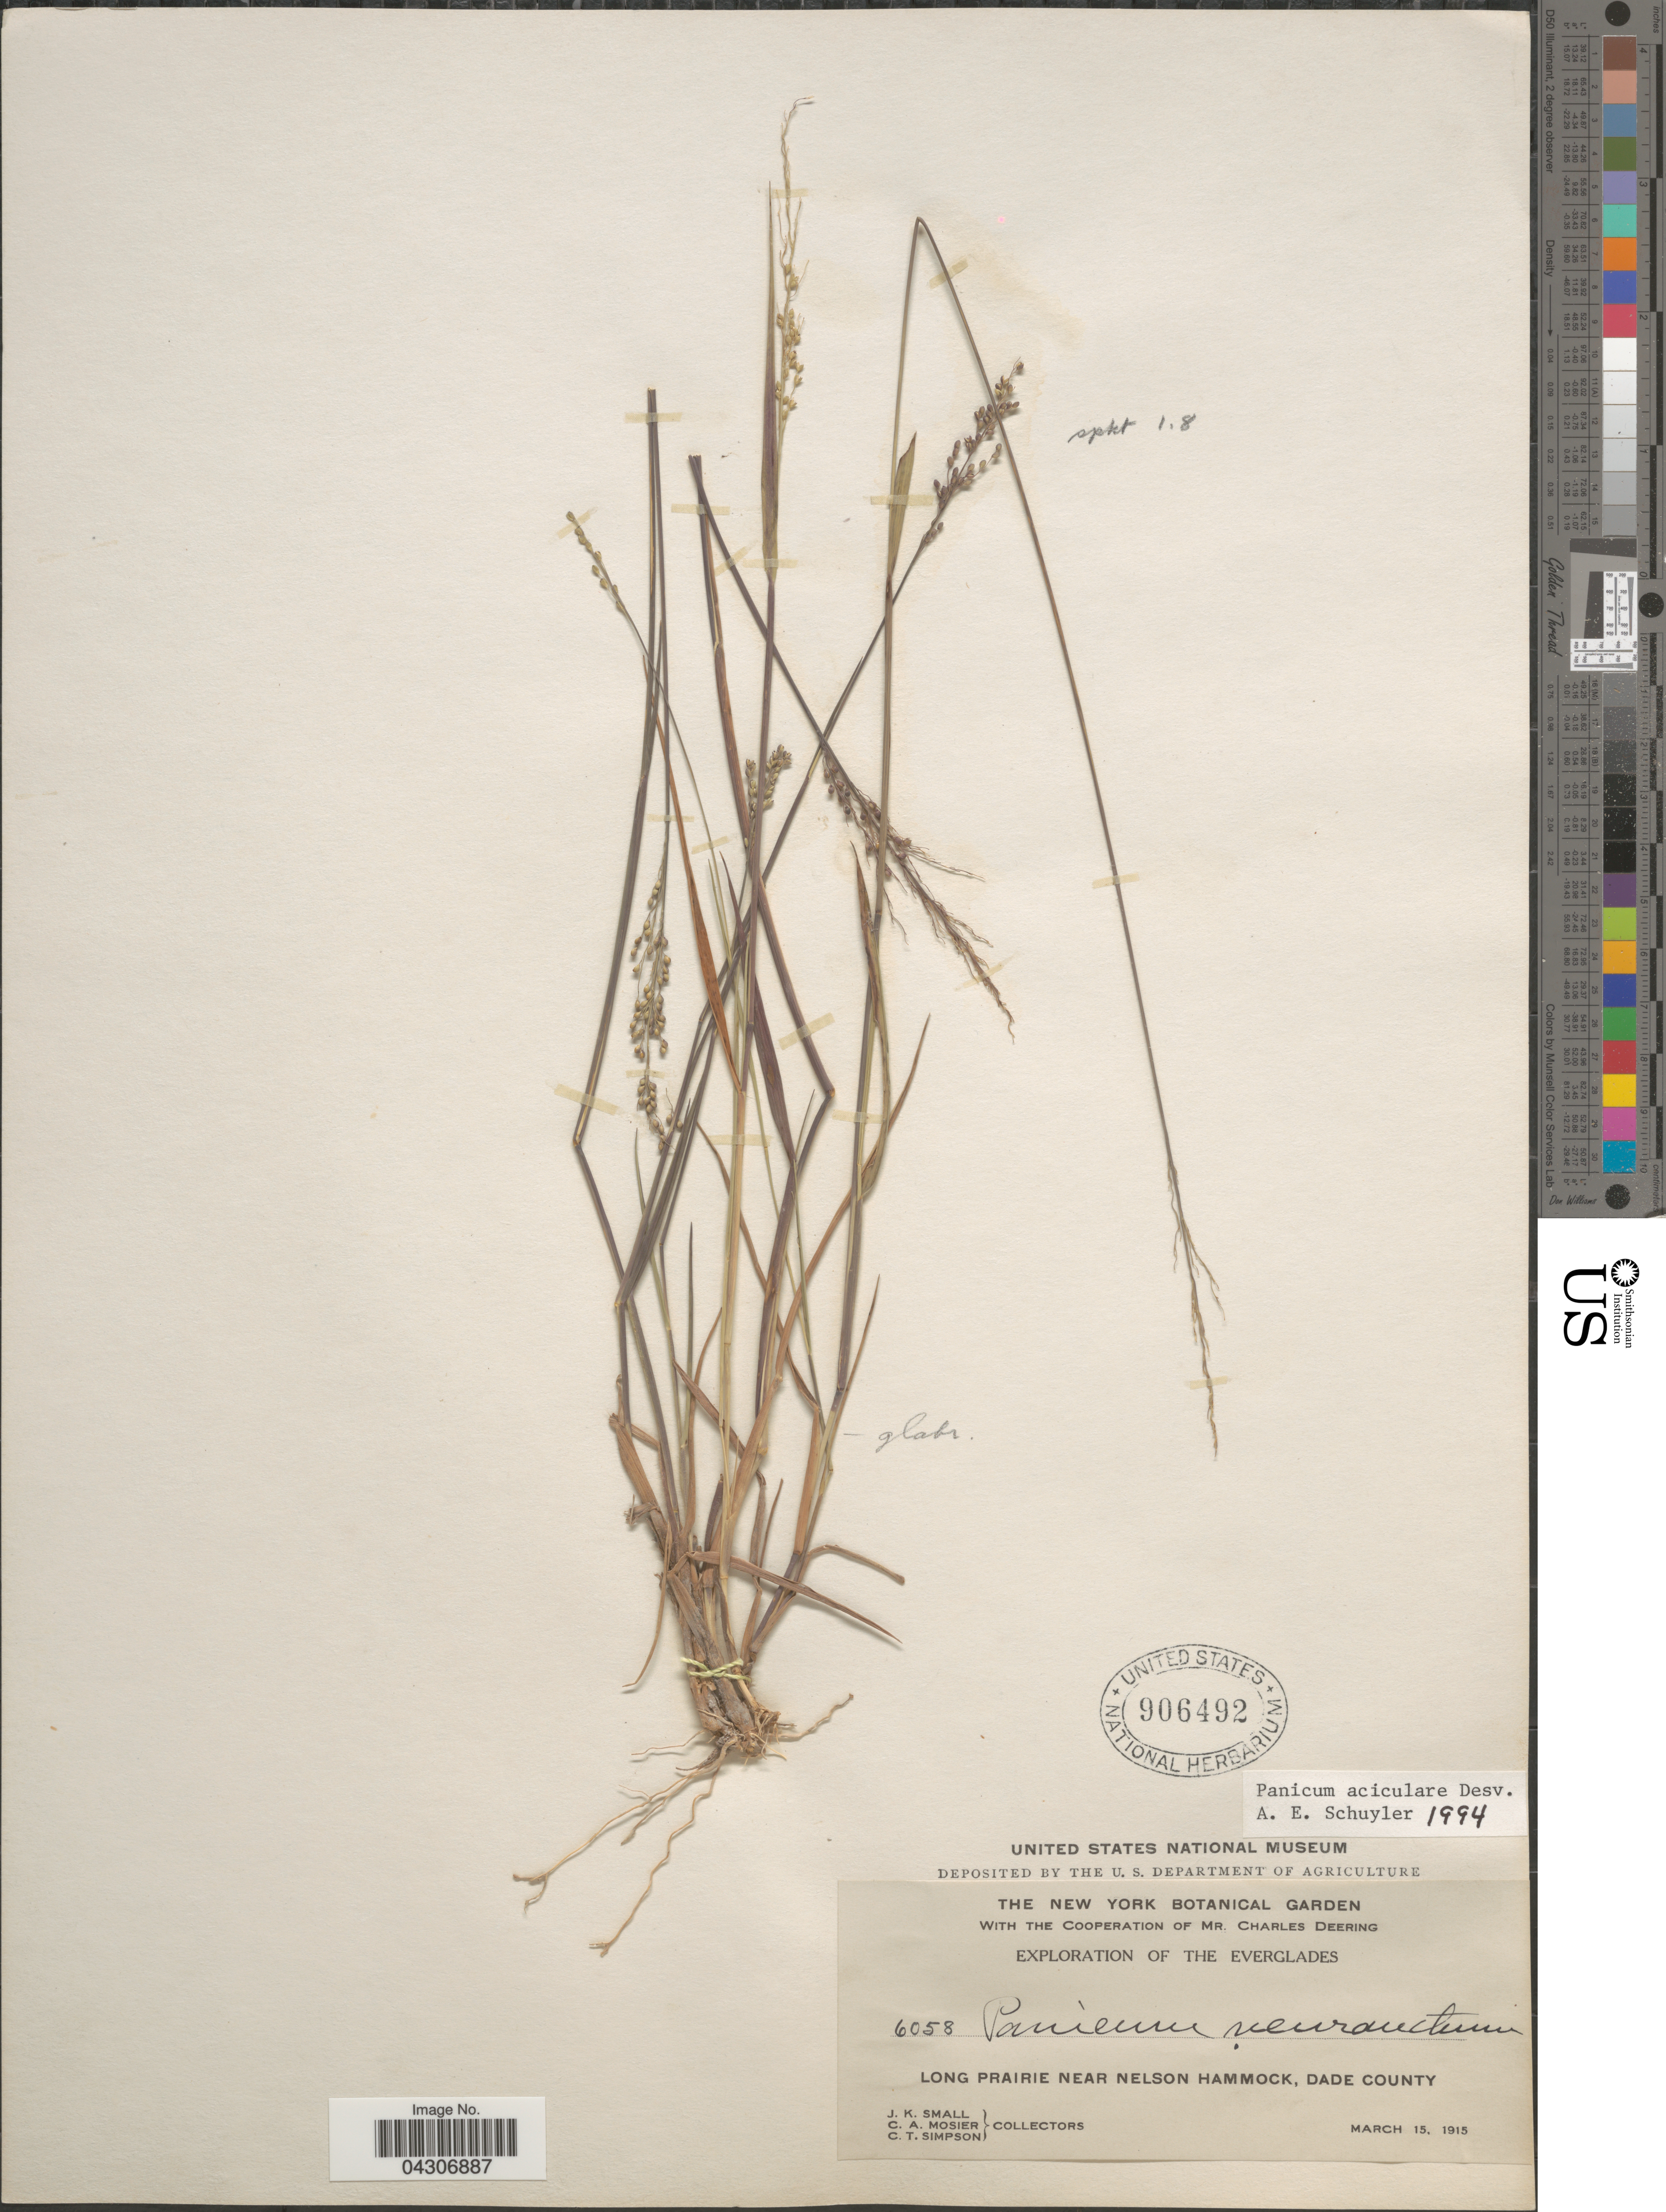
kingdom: Plantae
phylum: Tracheophyta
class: Liliopsida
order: Poales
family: Poaceae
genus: Dichanthelium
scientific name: Dichanthelium aciculare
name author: (Desv. ex Poir.) Gould & C.A. Clark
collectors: J. K. Small, C. A. Mosier & C. T. Simpson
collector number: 6058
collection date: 1915-03-15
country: United States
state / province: Florida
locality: Exploration Of The Everglades. Long Prairie Near Nelson Hammock, Dade County.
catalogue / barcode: US 906492